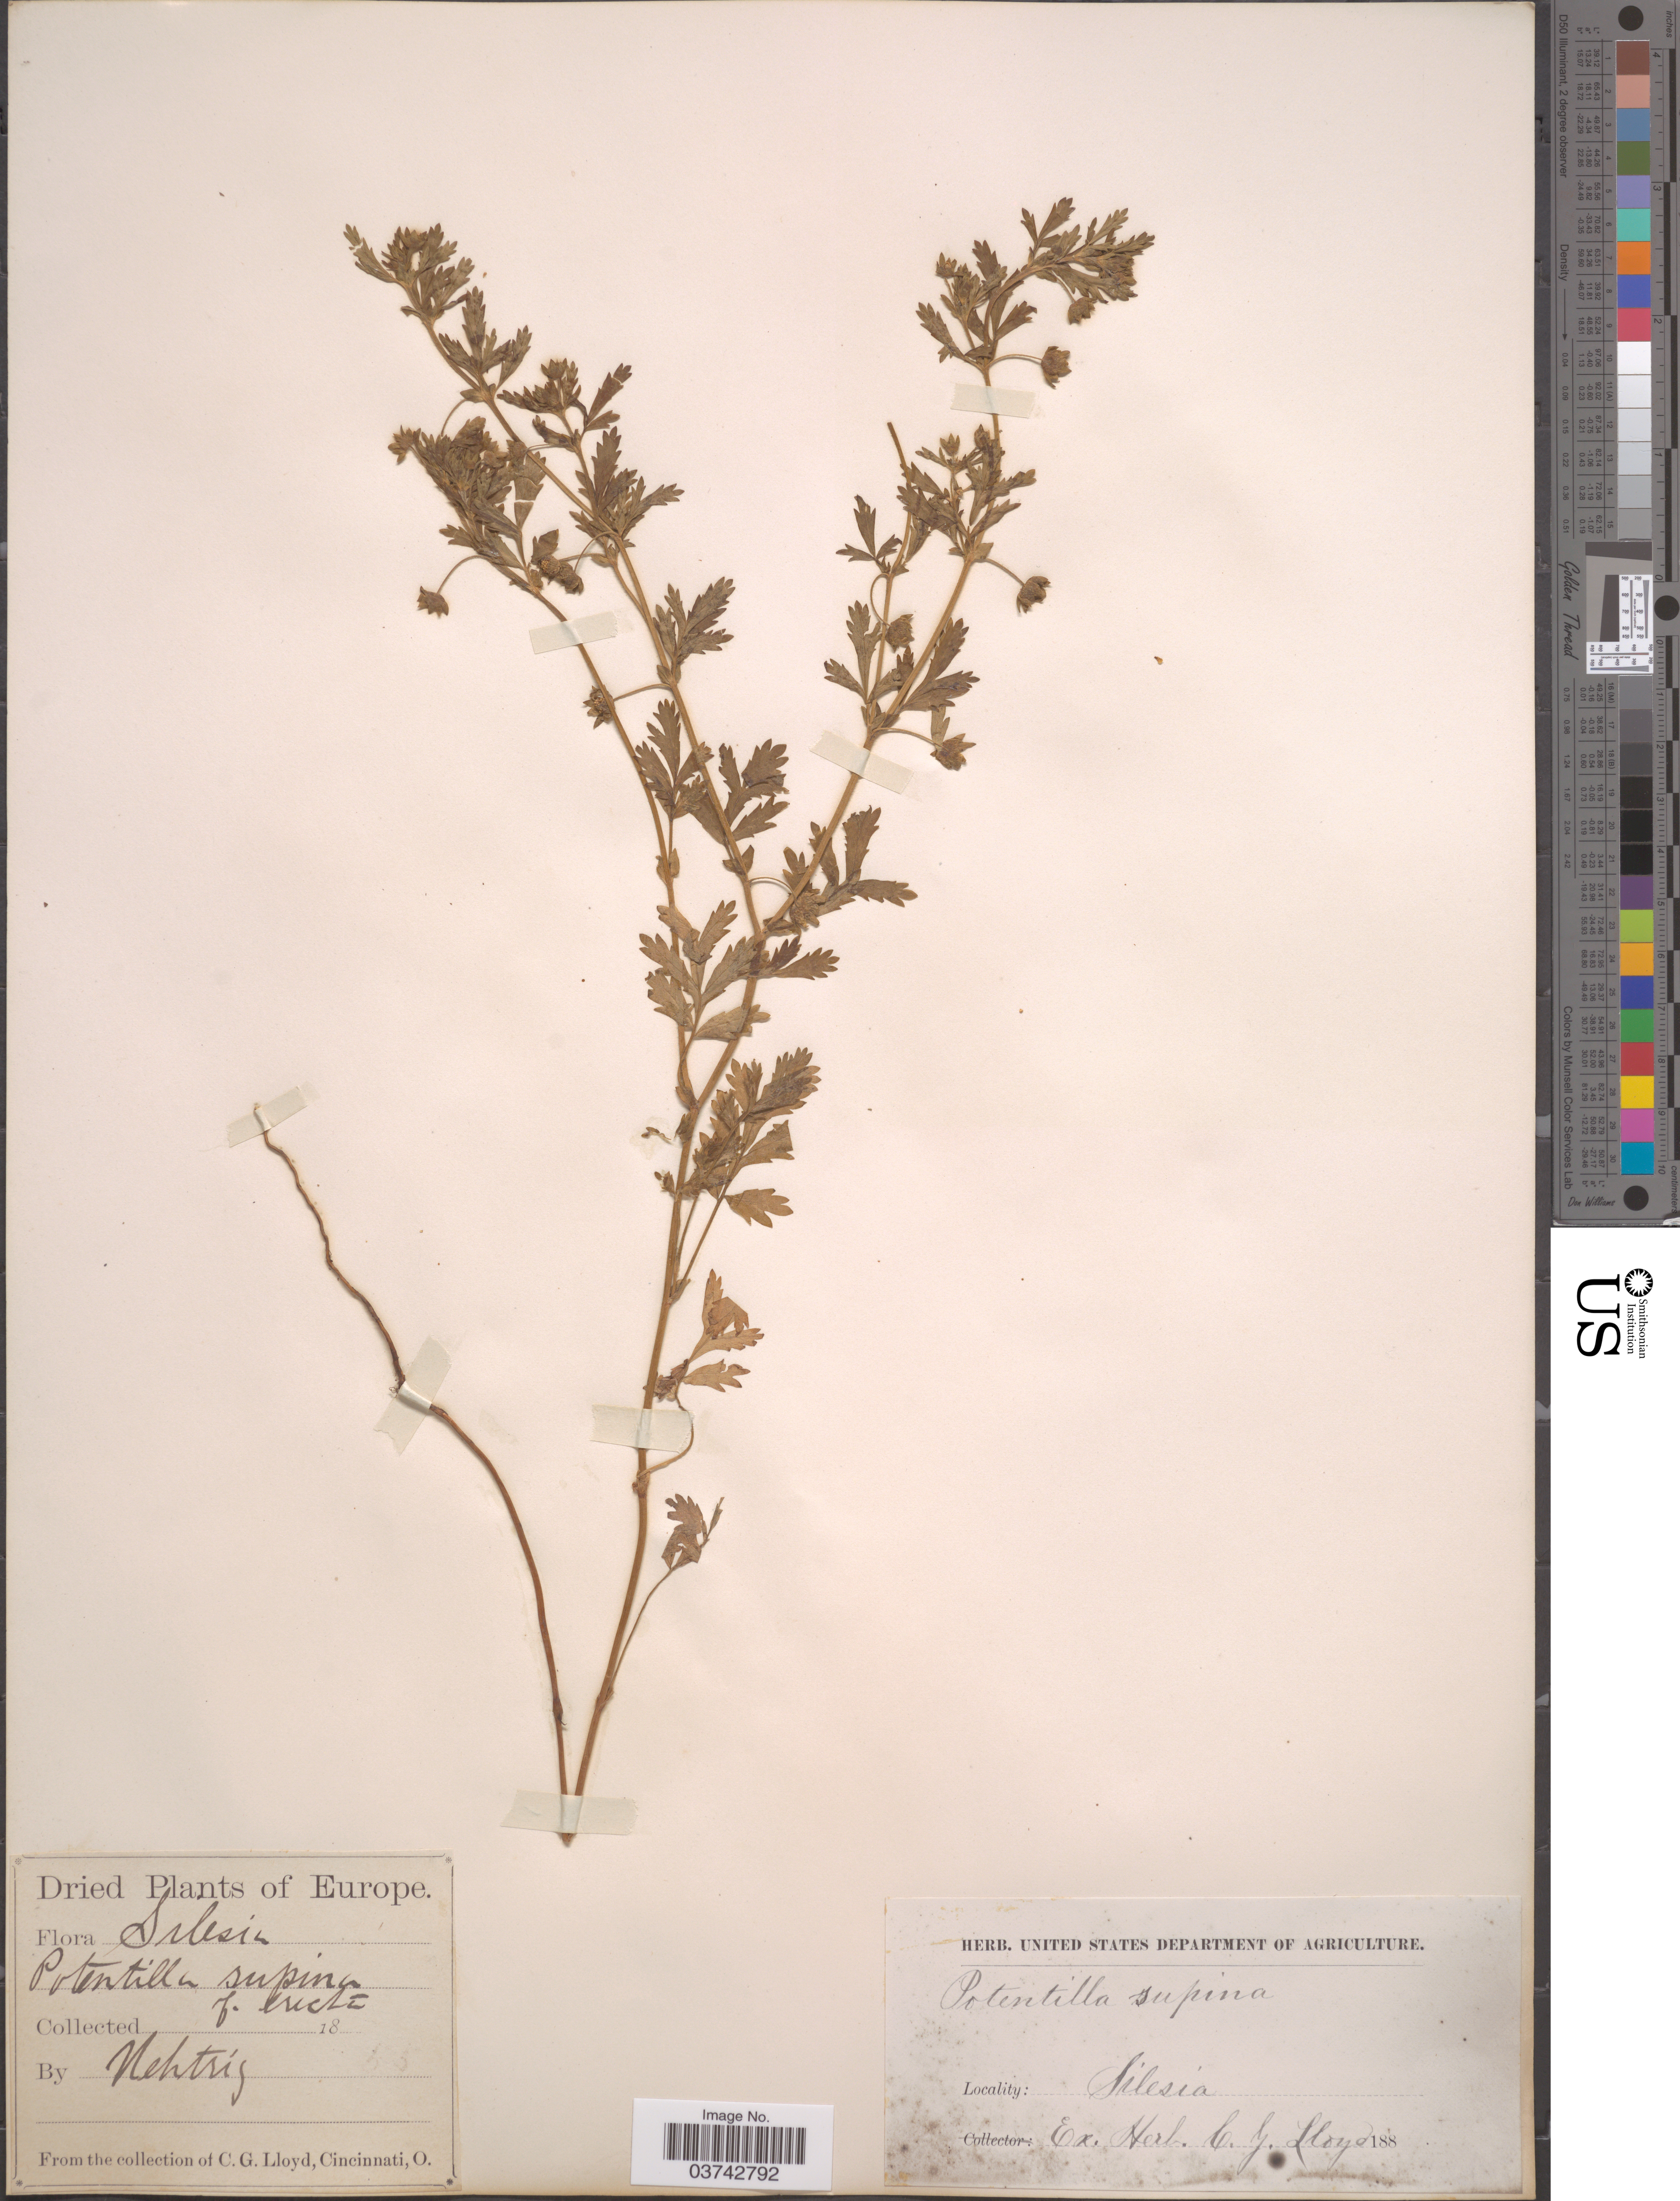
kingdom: Plantae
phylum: Tracheophyta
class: Magnoliopsida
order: Rosales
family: Rosaceae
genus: Potentilla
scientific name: Potentilla supina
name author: L.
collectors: C. G. Lloyd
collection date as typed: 188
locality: Silesia.